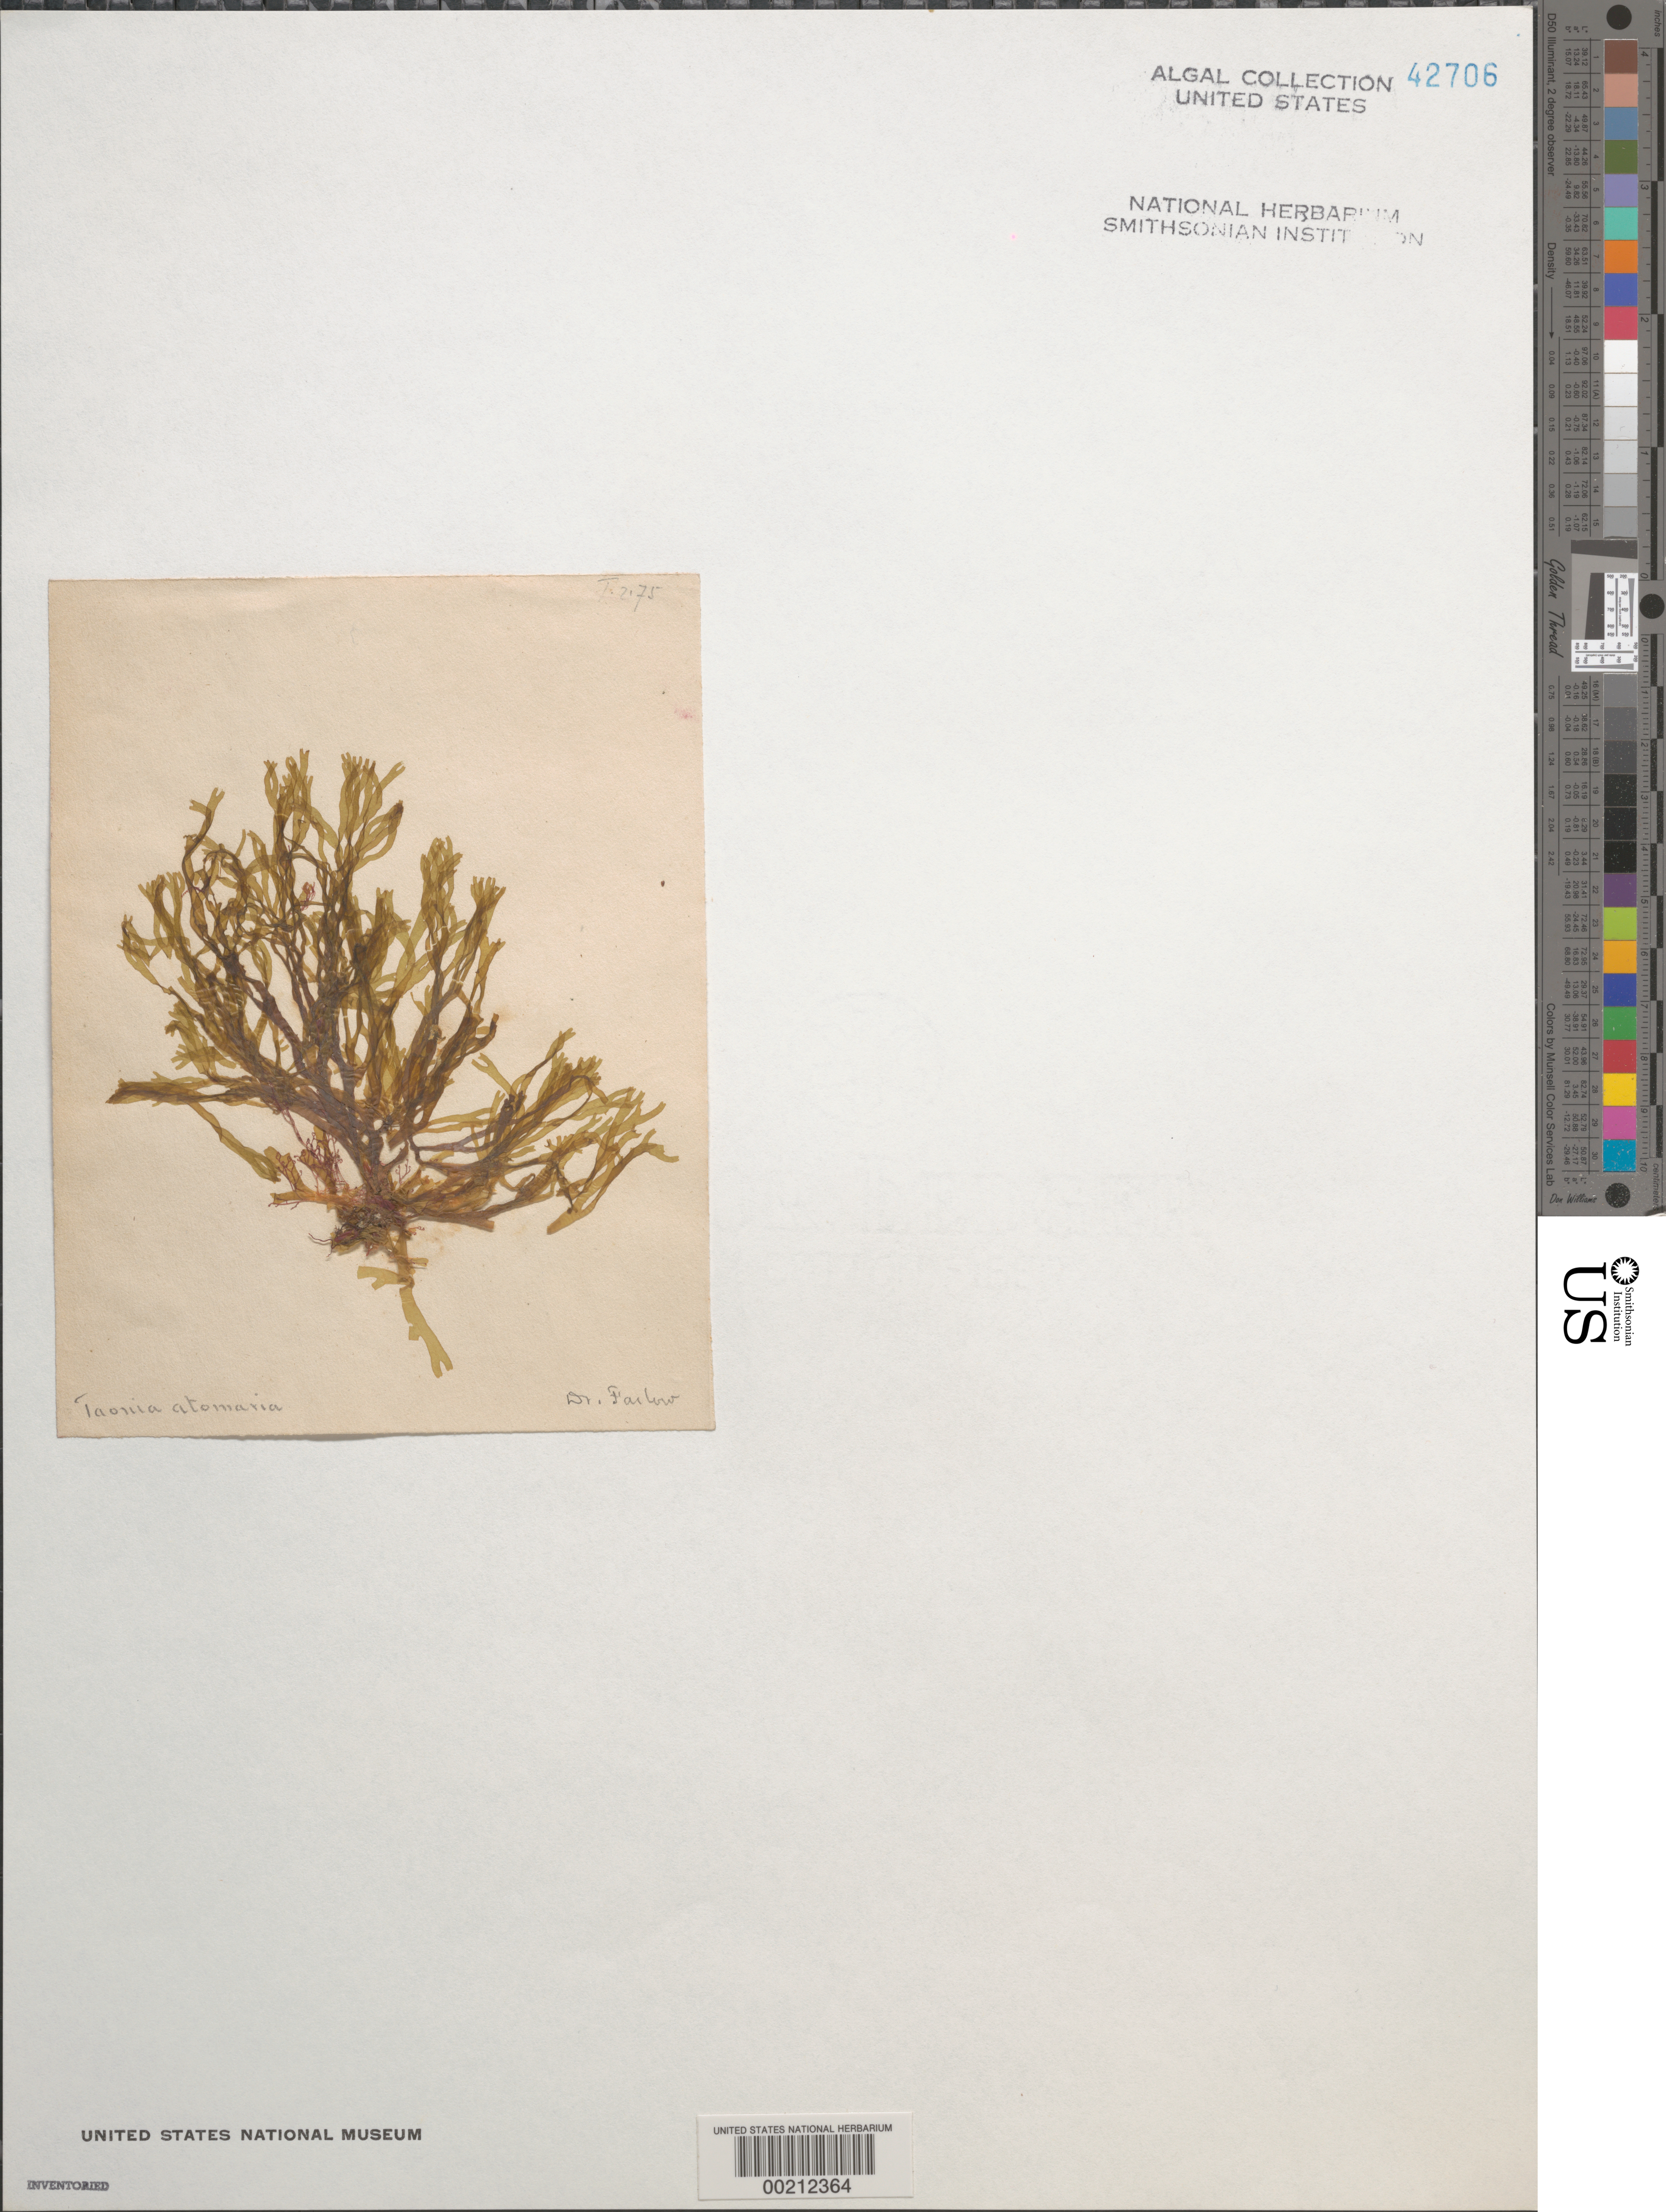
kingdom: Chromista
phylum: Ochrophyta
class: Phaeophyceae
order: Dictyotales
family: Dictyotaceae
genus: Taonia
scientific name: Taonia atomaria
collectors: W. G. Farlow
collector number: T.2.75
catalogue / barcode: US 42706